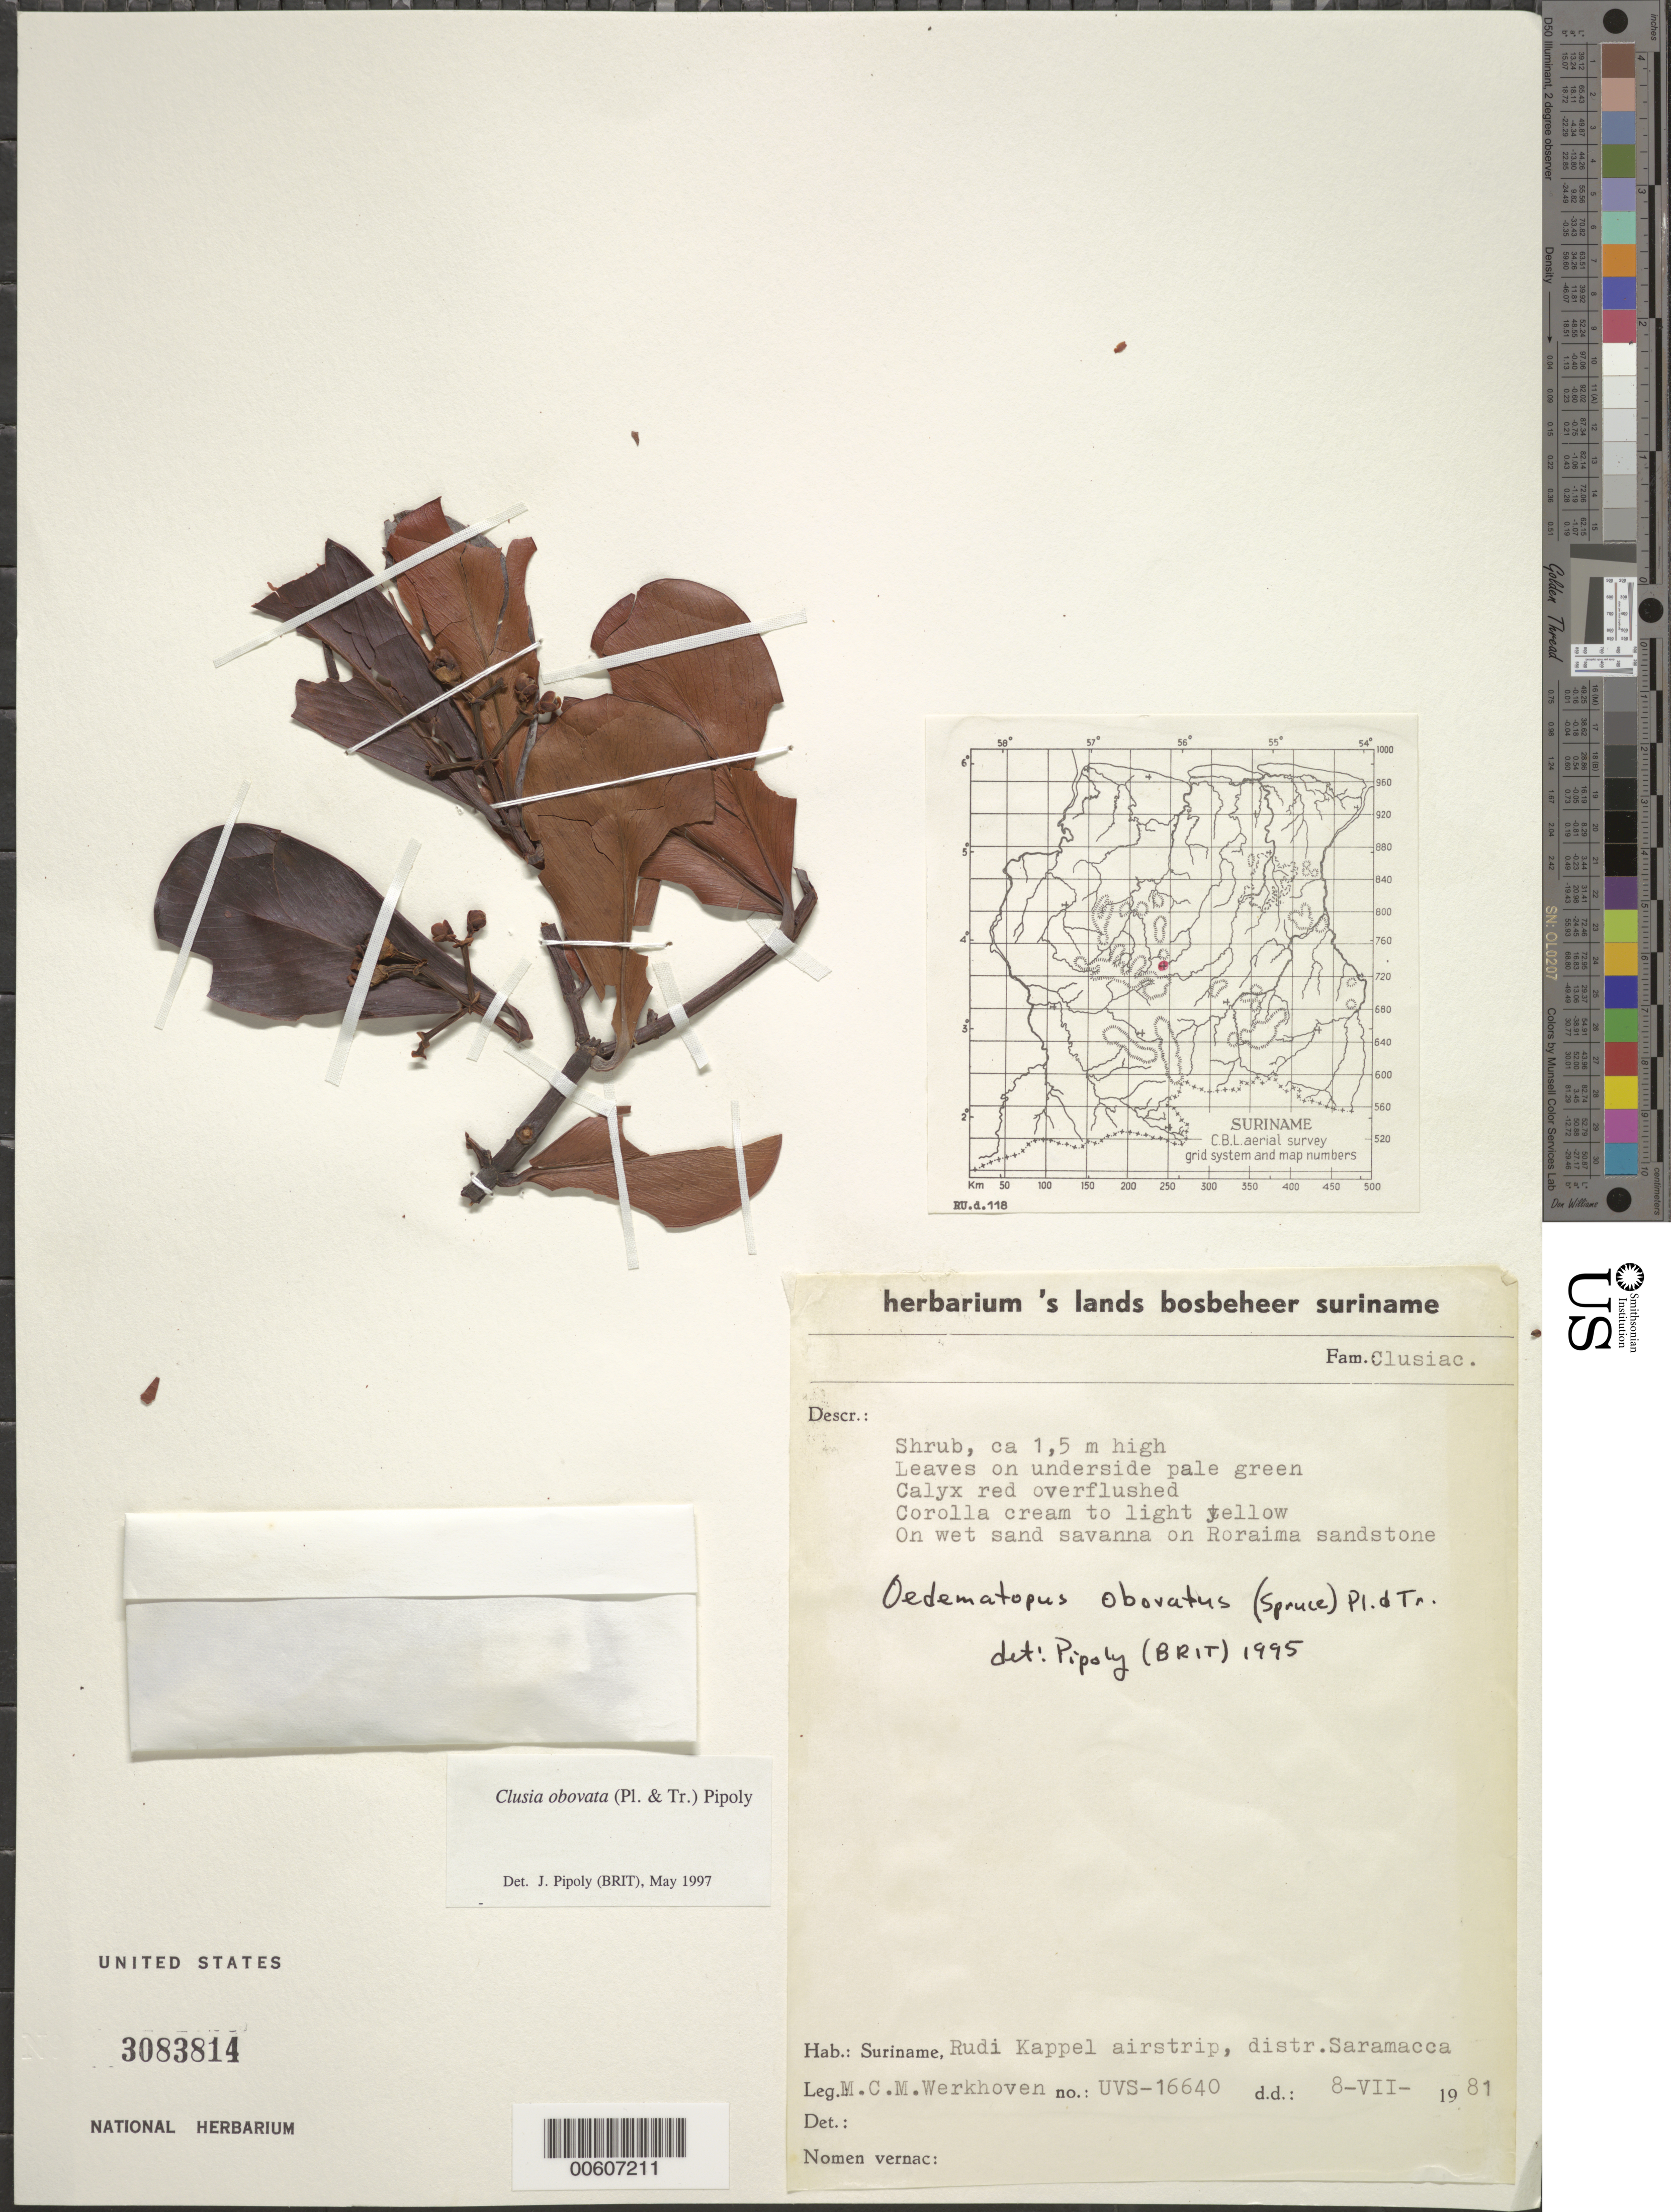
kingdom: Plantae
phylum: Tracheophyta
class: Magnoliopsida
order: Malpighiales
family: Clusiaceae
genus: Clusia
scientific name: Clusia obovata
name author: (Spruce ex Planch. & Triana) Pipoly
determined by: Pipoly, J. J., III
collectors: M. Werkhoven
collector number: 16640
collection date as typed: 8-Jul-81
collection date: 1981-07-08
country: Suriname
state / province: Saramacca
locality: Rudi Kappel airstrip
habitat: Wet sand savanna on Roraima sandstone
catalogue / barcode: US 3083814